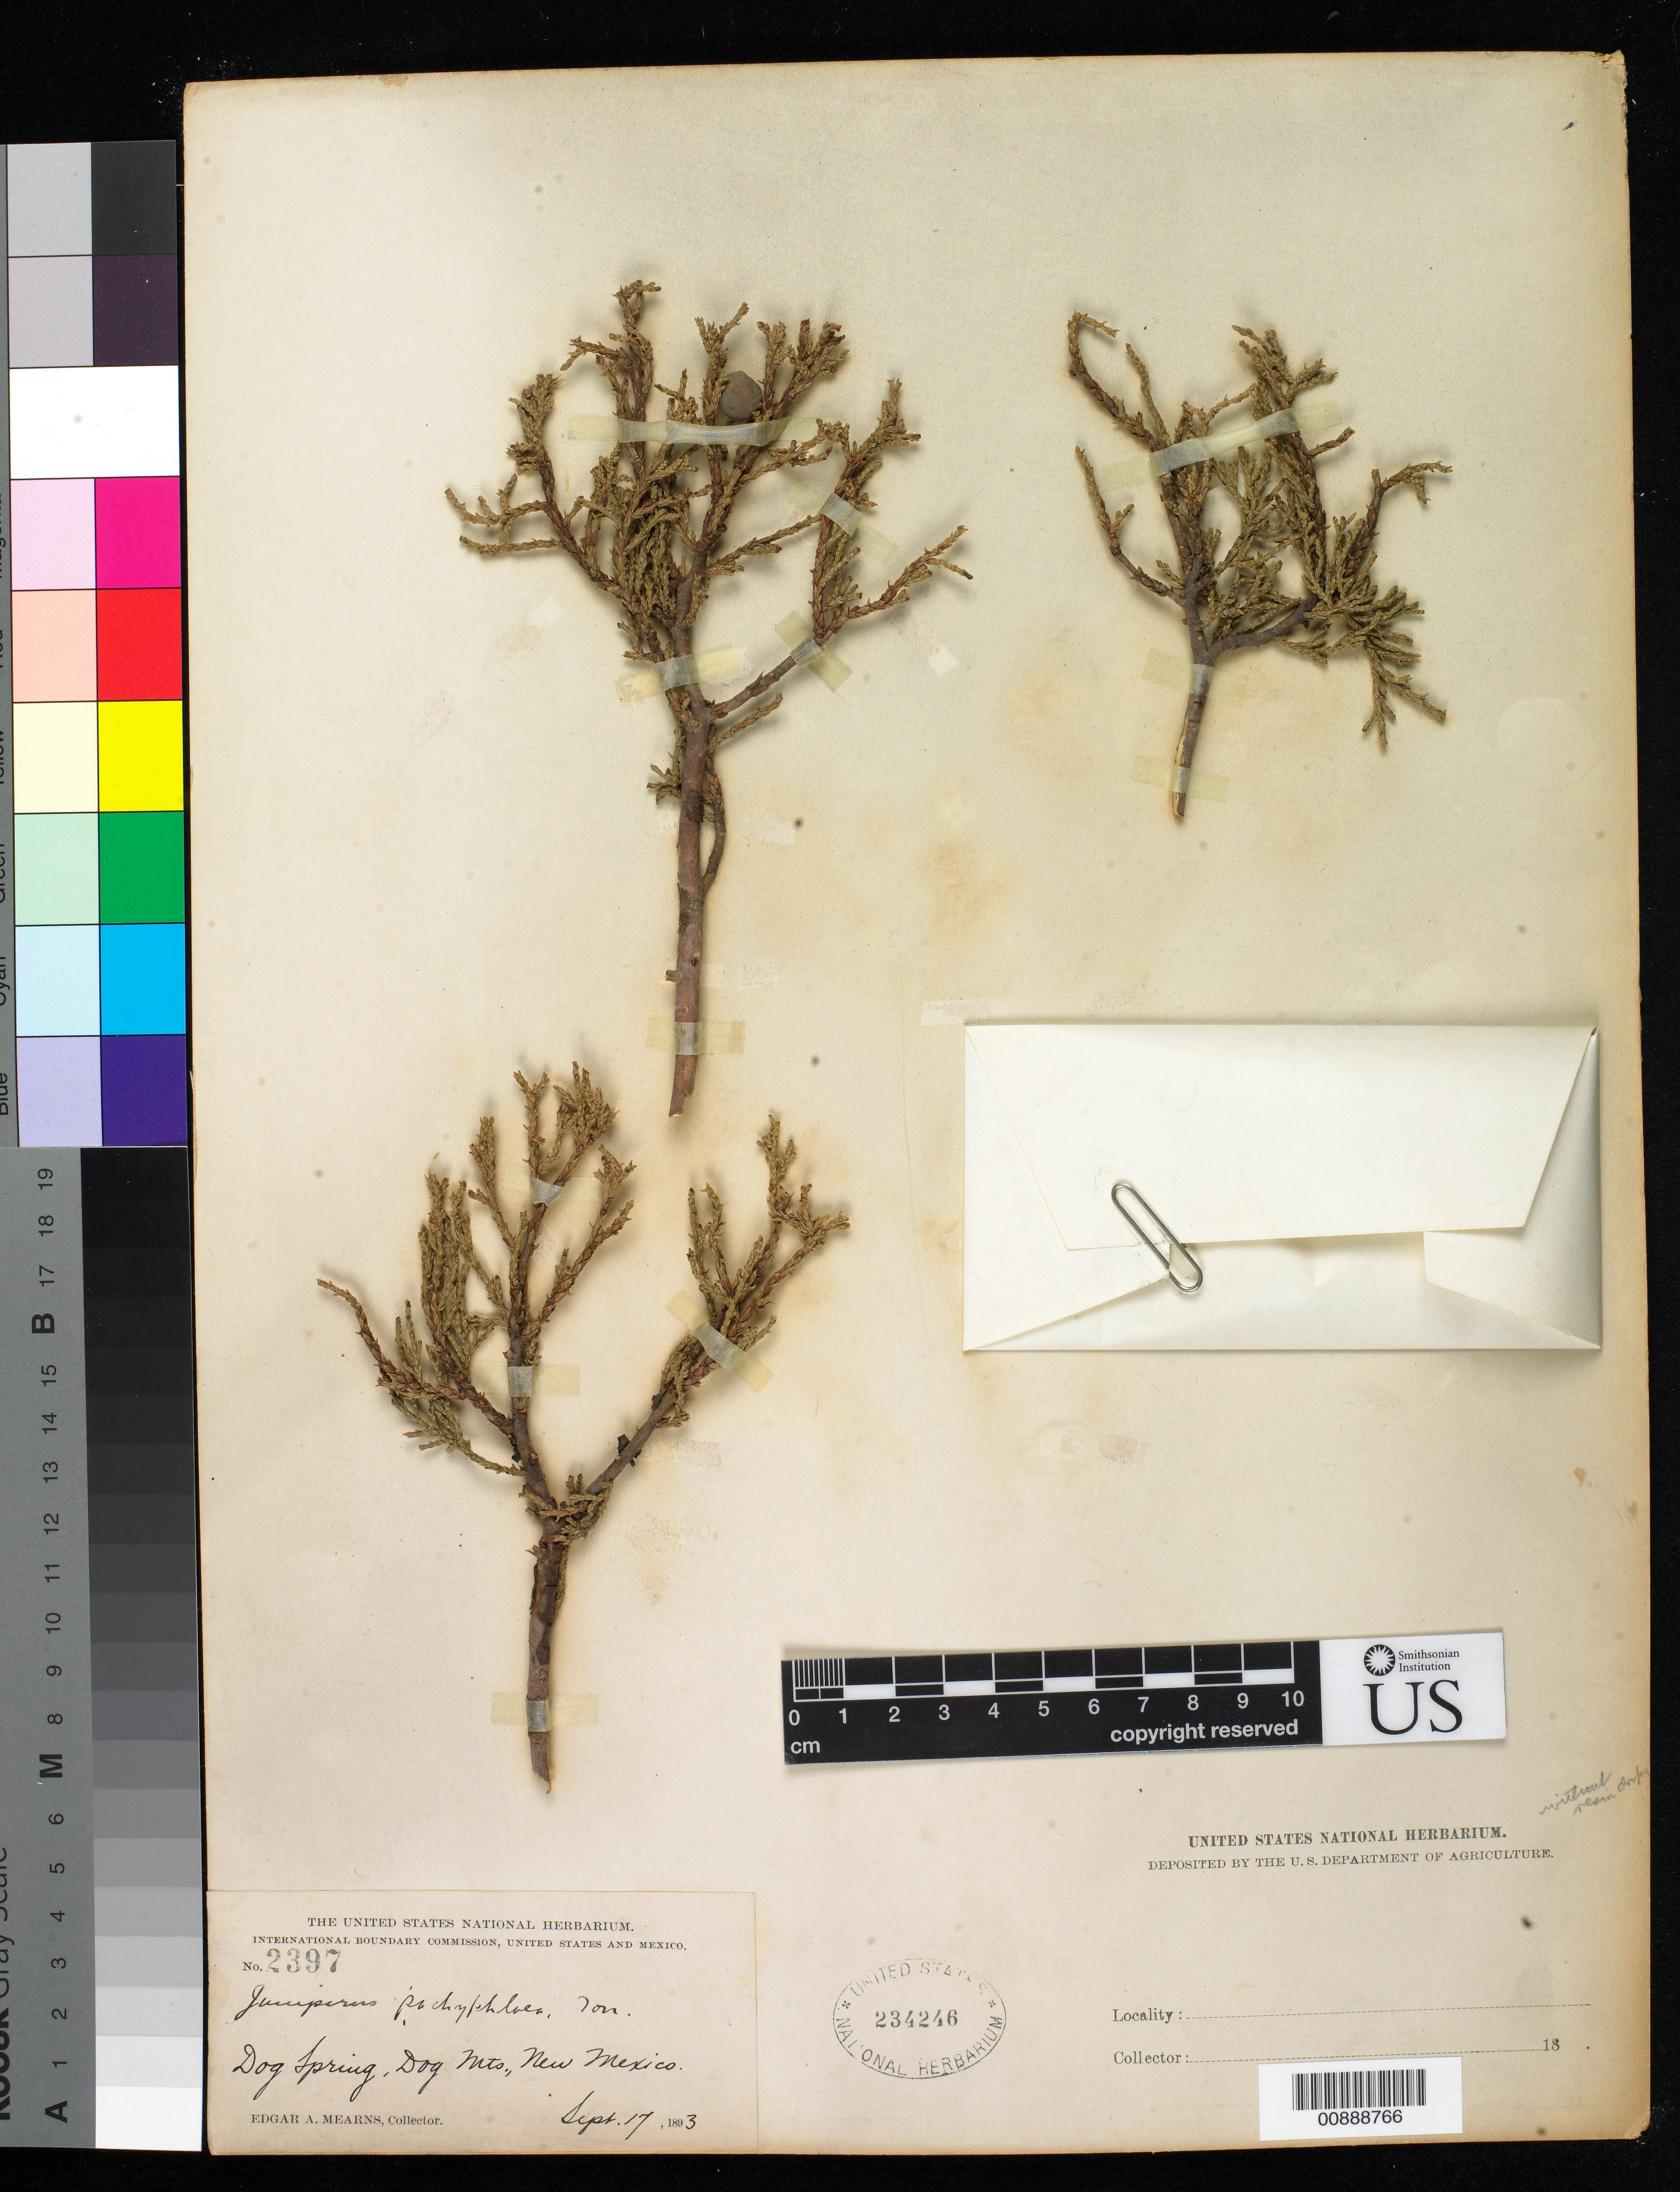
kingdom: Plantae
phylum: Tracheophyta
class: Pinopsida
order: Pinales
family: Cupressaceae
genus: Juniperus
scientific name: Juniperus deppeana var. pachyphlaea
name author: (Torr.) Martínez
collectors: E. A. Mearns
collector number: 2397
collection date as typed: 17 Sep 1893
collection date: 1893-09-17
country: United States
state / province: New Mexico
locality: Dog Spring, Dog Mountains, New Mexico.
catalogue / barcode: US 234246